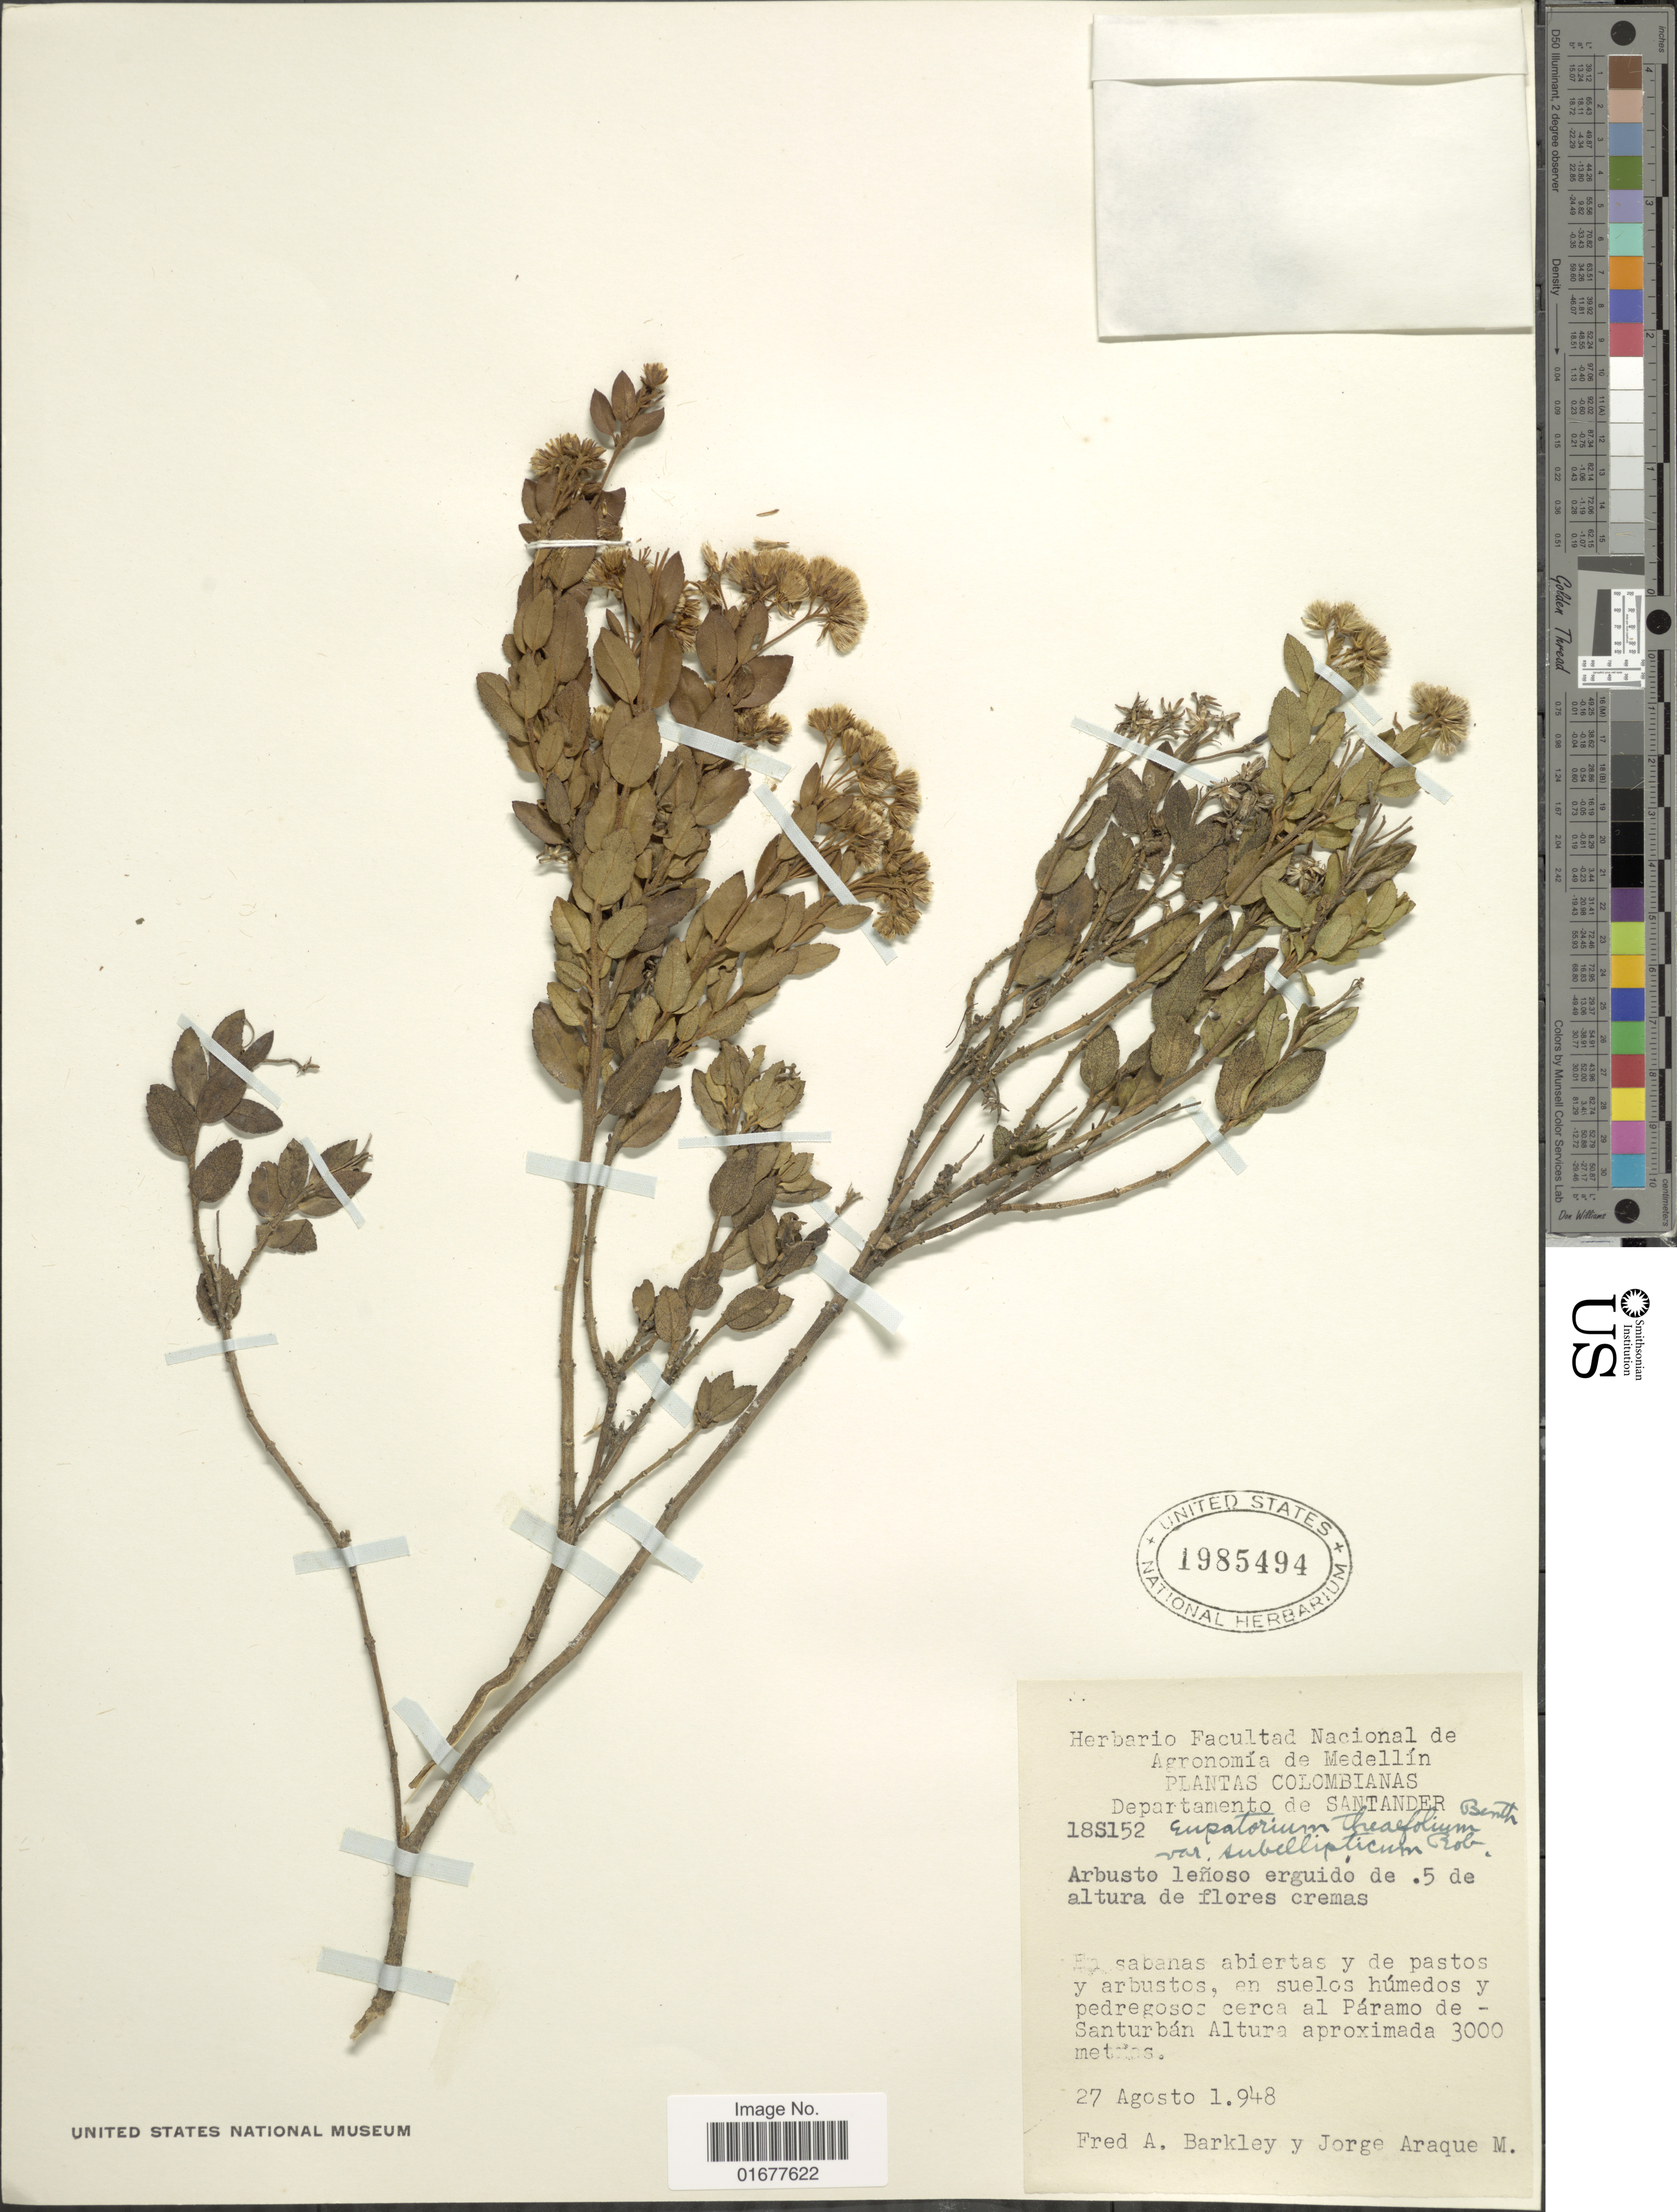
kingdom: Plantae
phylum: Tracheophyta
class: Magnoliopsida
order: Asterales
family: Asteraceae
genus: Ageratina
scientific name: Ageratina theaefolia var. subelliptica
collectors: F. A. Barkley & J. Araque Molina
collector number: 18S152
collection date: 1948-08-27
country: Colombia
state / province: Santander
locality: Cerca al Paramo de Santurban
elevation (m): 3000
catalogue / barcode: US 1985494